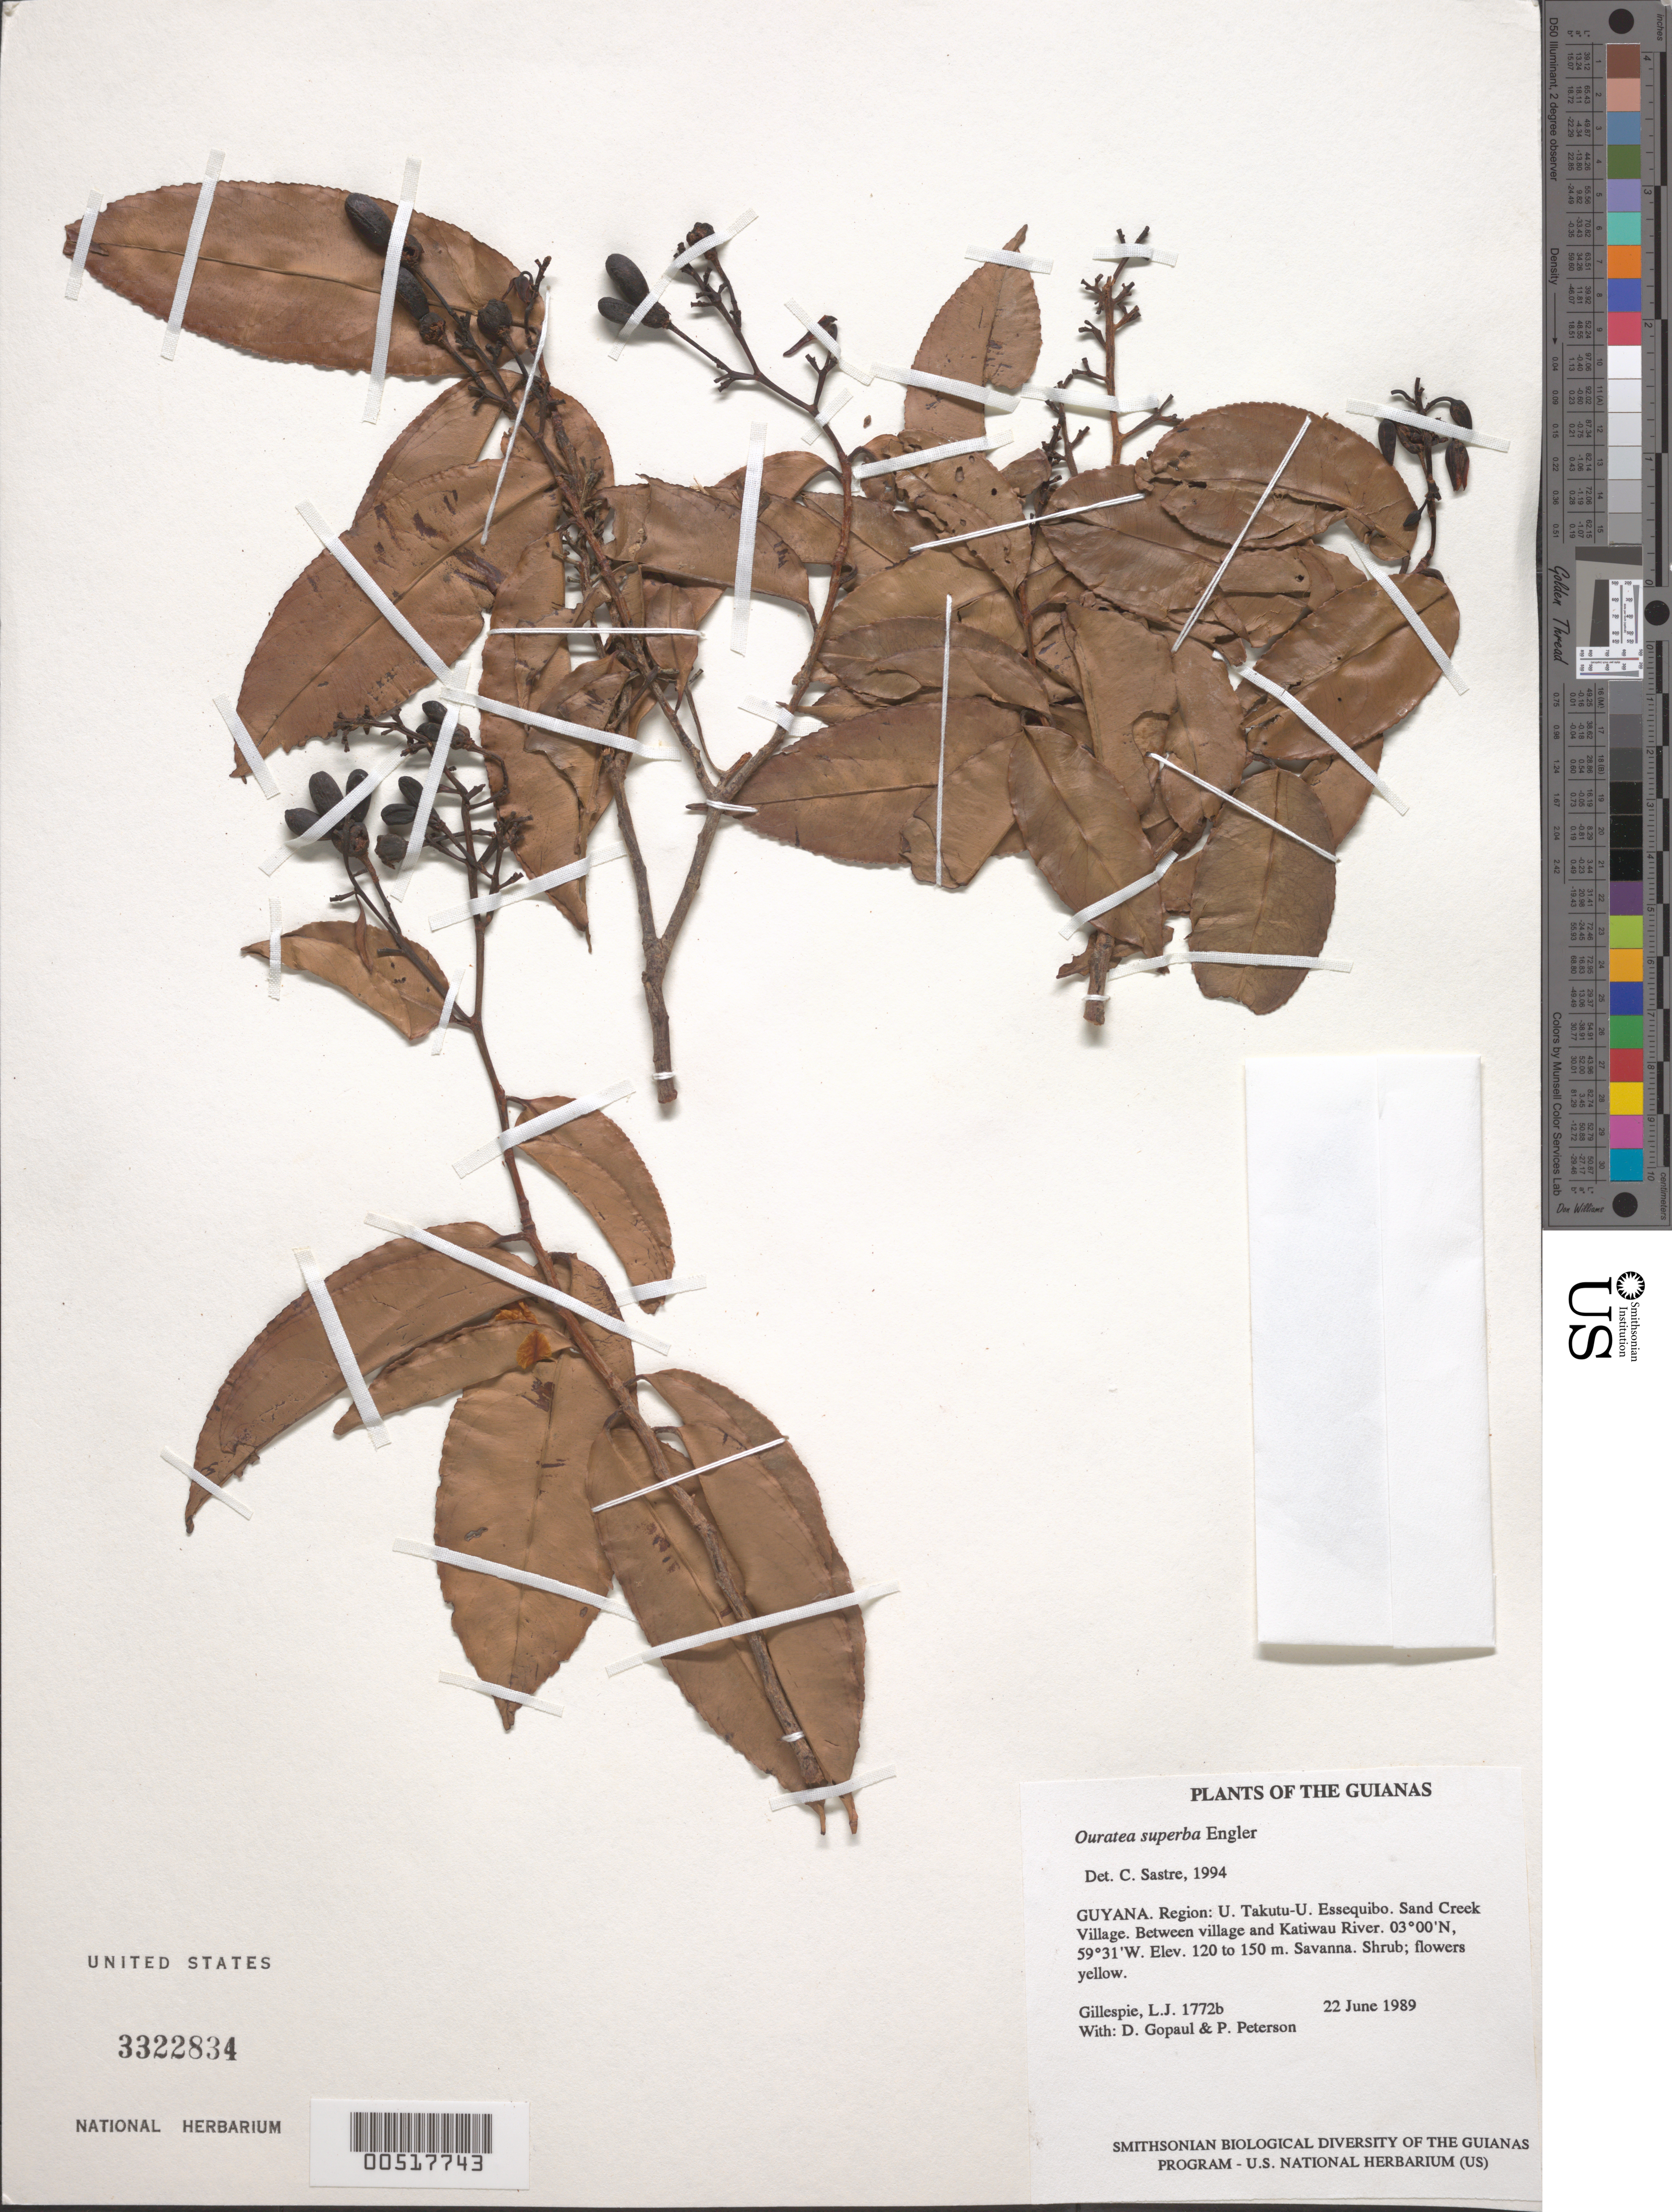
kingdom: Plantae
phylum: Tracheophyta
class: Magnoliopsida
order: Malpighiales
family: Ochnaceae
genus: Ouratea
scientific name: Ouratea superba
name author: Engl.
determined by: Sastre, C. H. L.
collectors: L. J. Gillespie, D. Gopaul & P. M. Peterson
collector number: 1772 b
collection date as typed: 22 June 1989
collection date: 1989-06-22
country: Guyana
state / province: U. Takutu-U. Essequibo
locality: Sand Creek Village. Between village and Katiwau River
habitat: Savanna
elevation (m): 120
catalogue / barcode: US 3322834